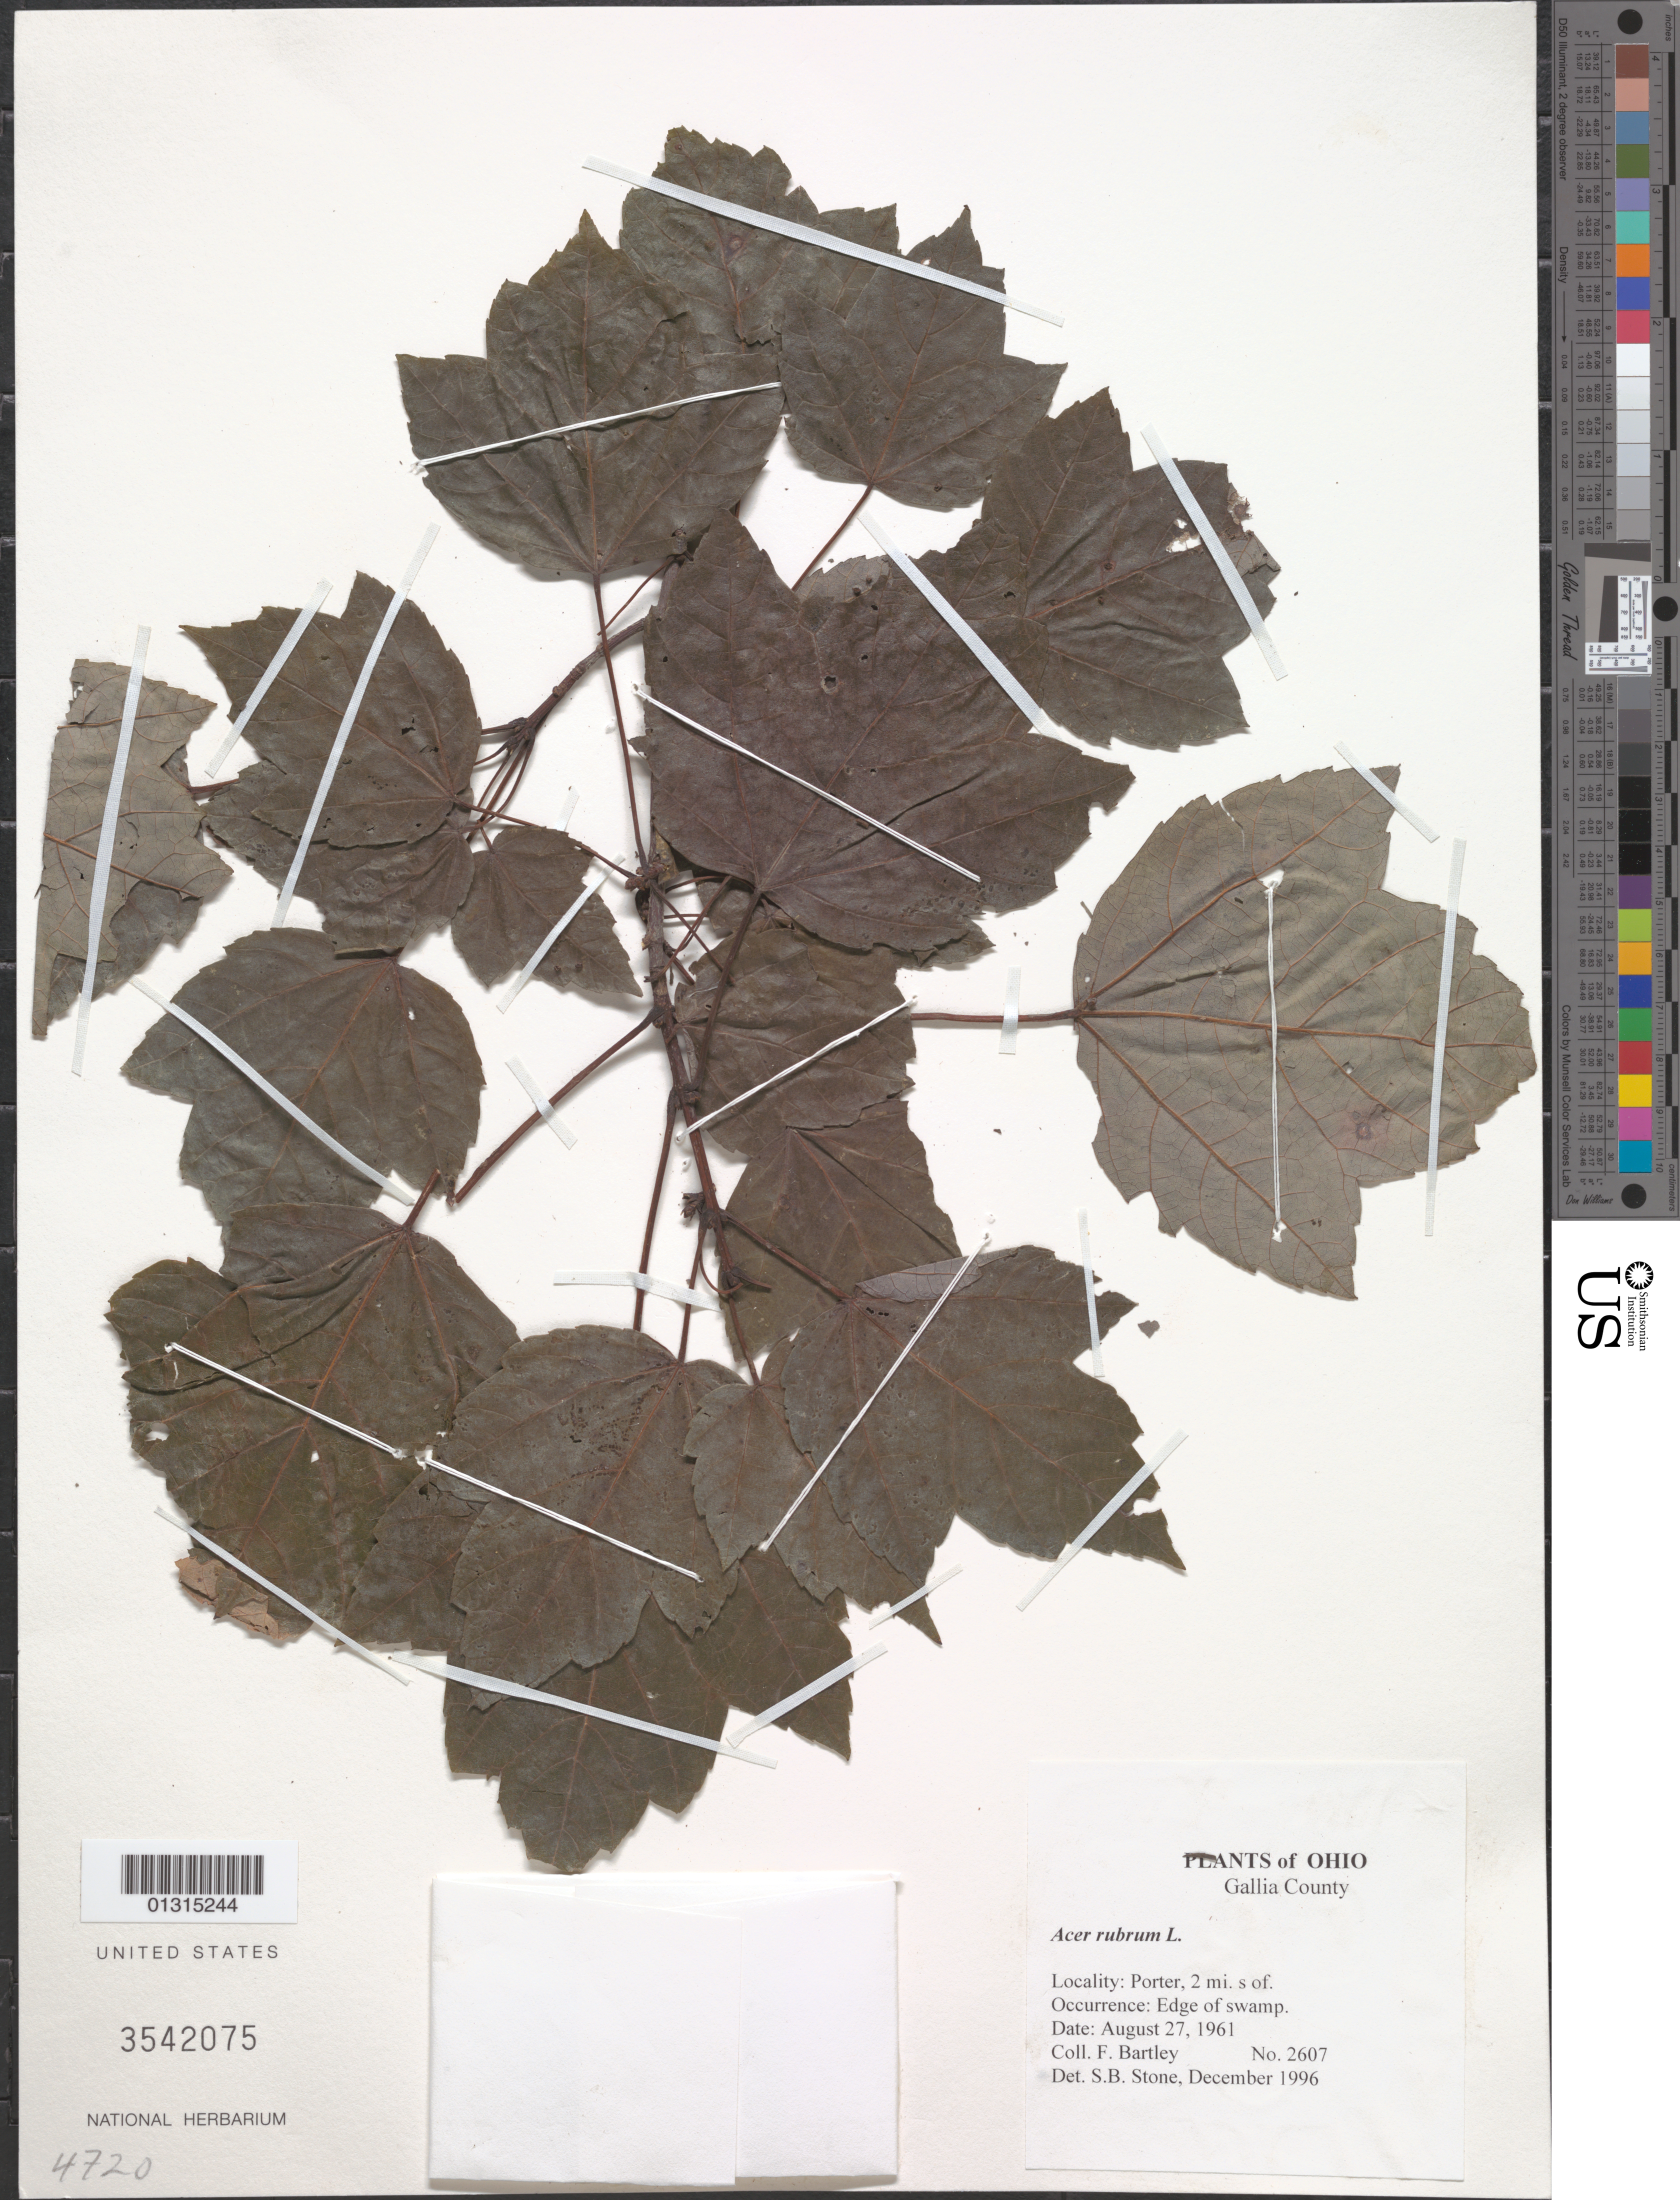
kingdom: Plantae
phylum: Tracheophyta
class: Magnoliopsida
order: Sapindales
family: Sapindaceae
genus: Acer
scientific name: Acer rubrum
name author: L.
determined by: Stone, S. B.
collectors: F. Bartley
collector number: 2607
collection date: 1961-08-27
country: United States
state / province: Ohio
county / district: Gallia County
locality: Gallia County, 2 miles S of Porter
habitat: Edge of swamp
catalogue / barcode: US 3542075